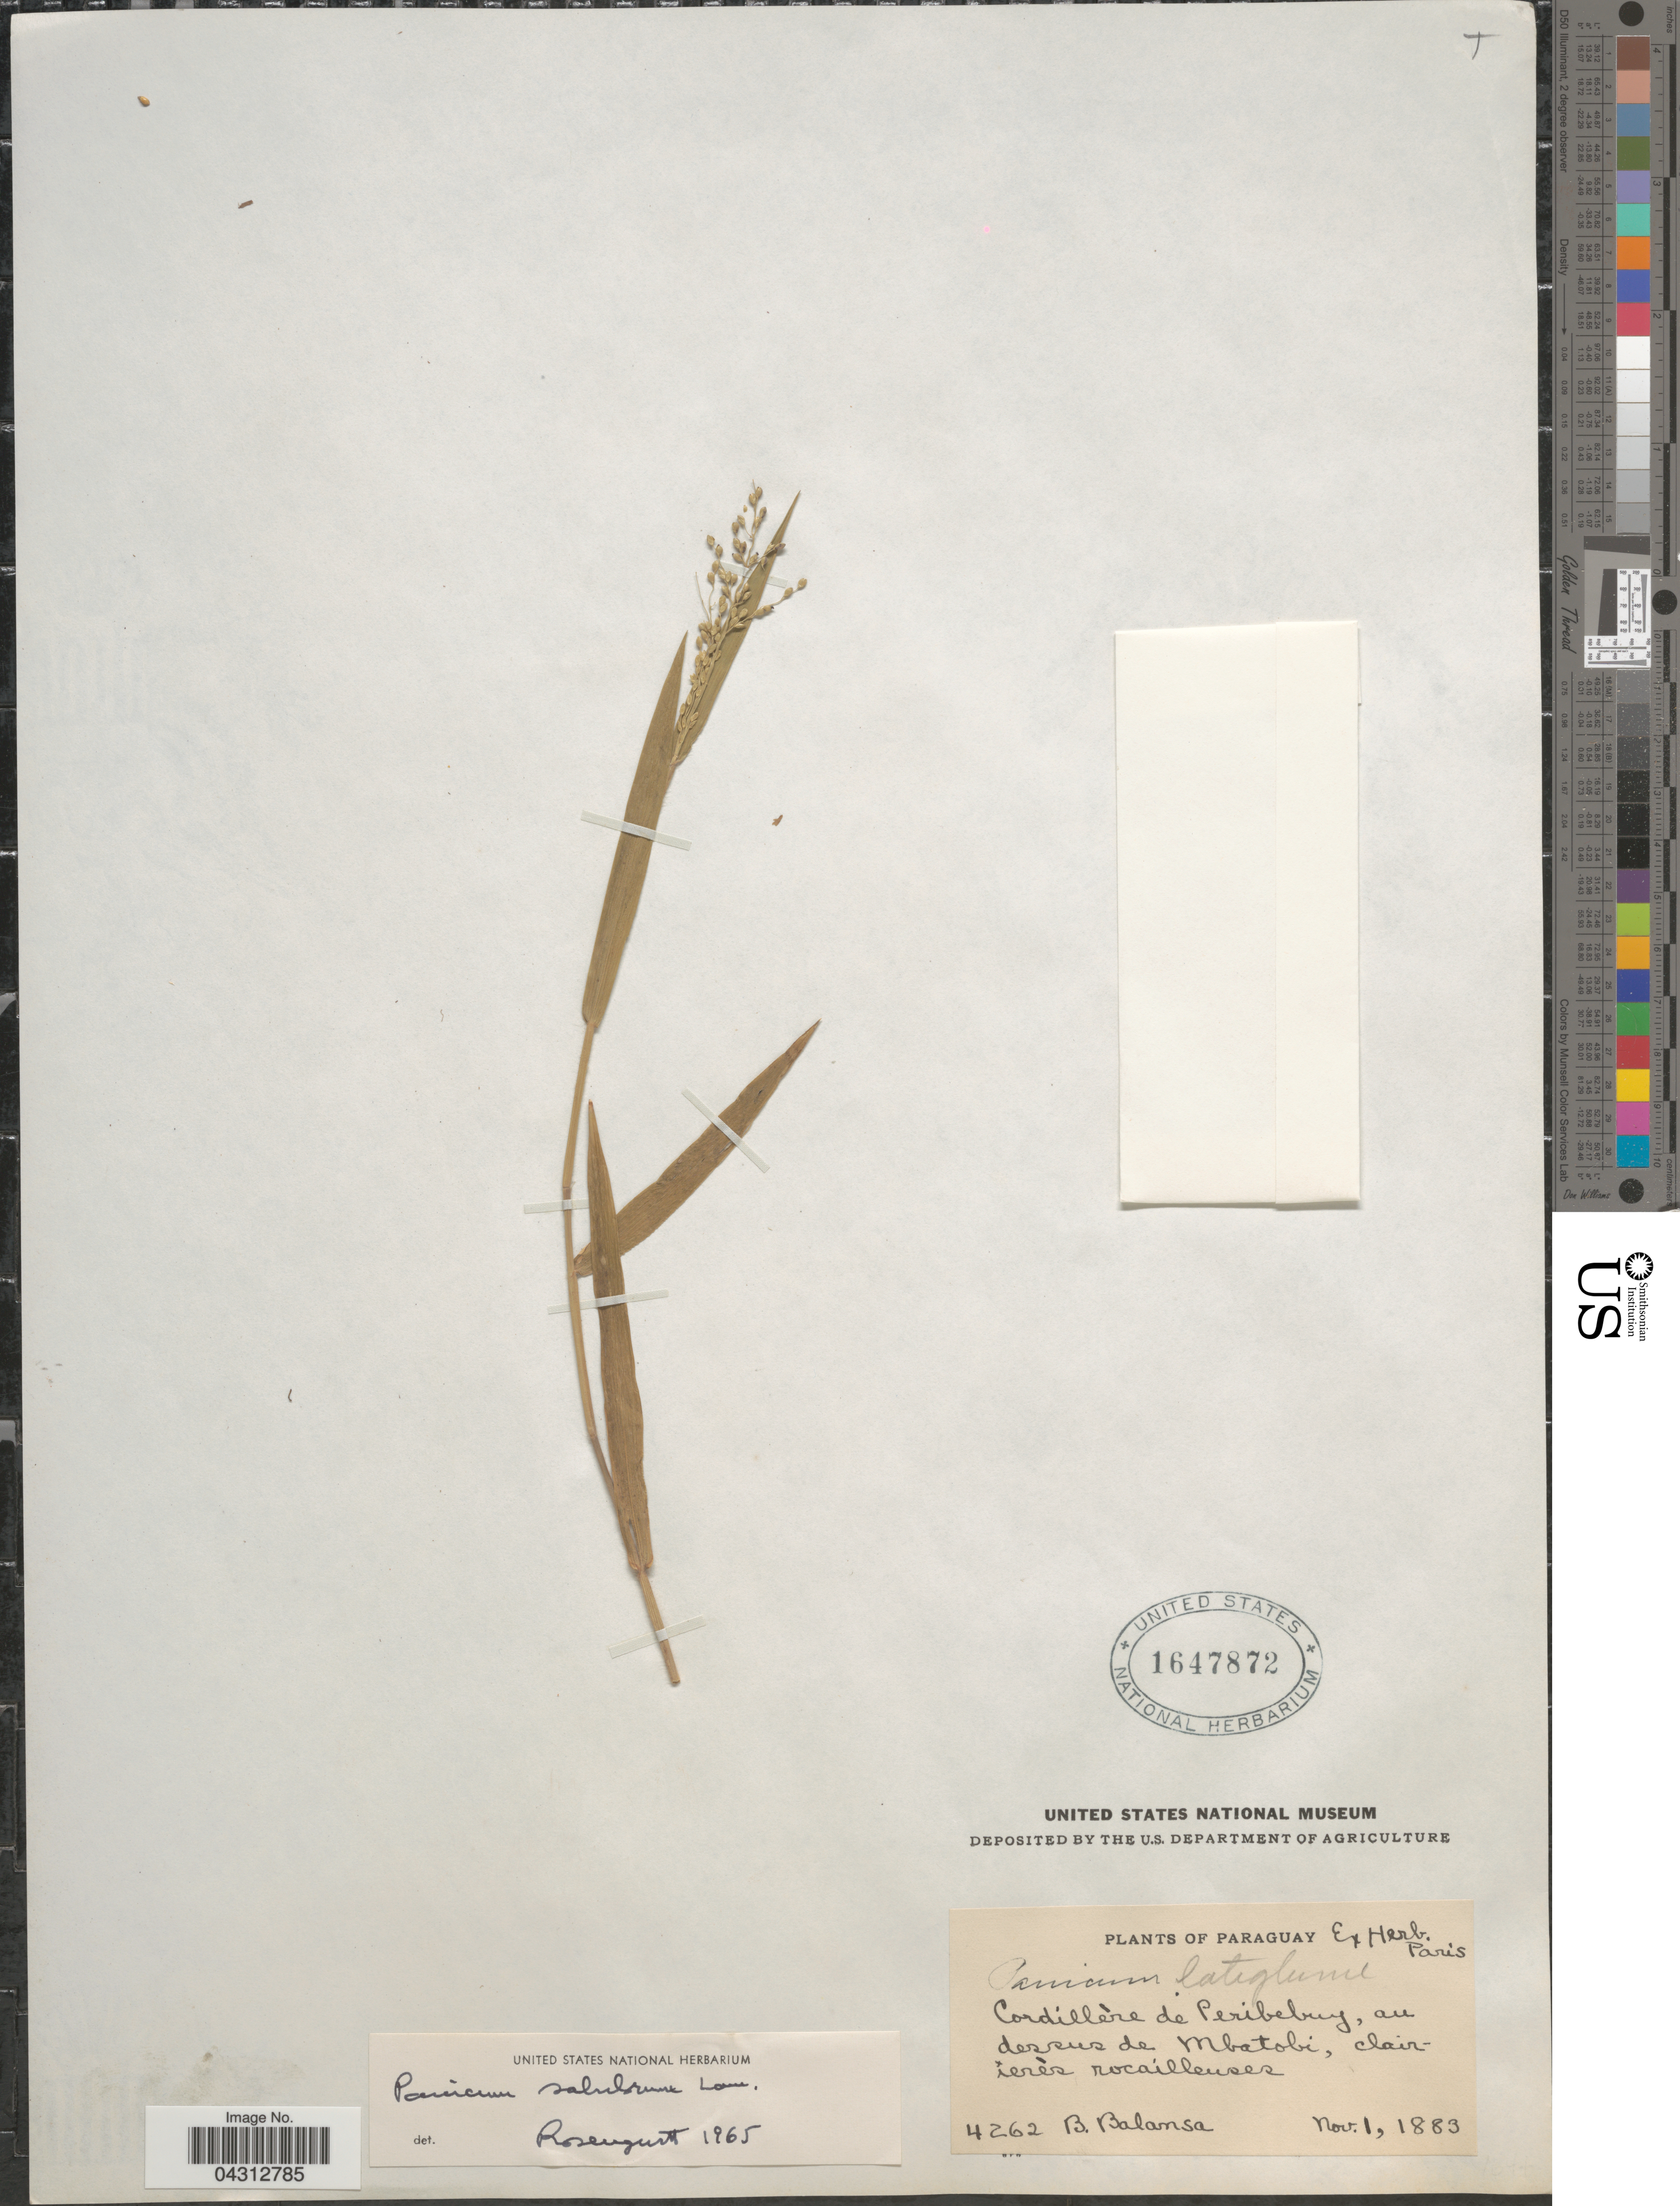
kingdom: Plantae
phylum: Tracheophyta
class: Liliopsida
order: Poales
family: Poaceae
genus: Dichanthelium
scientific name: Dichanthelium sabulorum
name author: (Lam.) Gould & C.A. Clark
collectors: B. Balansa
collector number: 4262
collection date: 1883-11-01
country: Paraguay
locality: Cordillere de Peribebuy, au dessus de Mbatobi.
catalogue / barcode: US 1647872